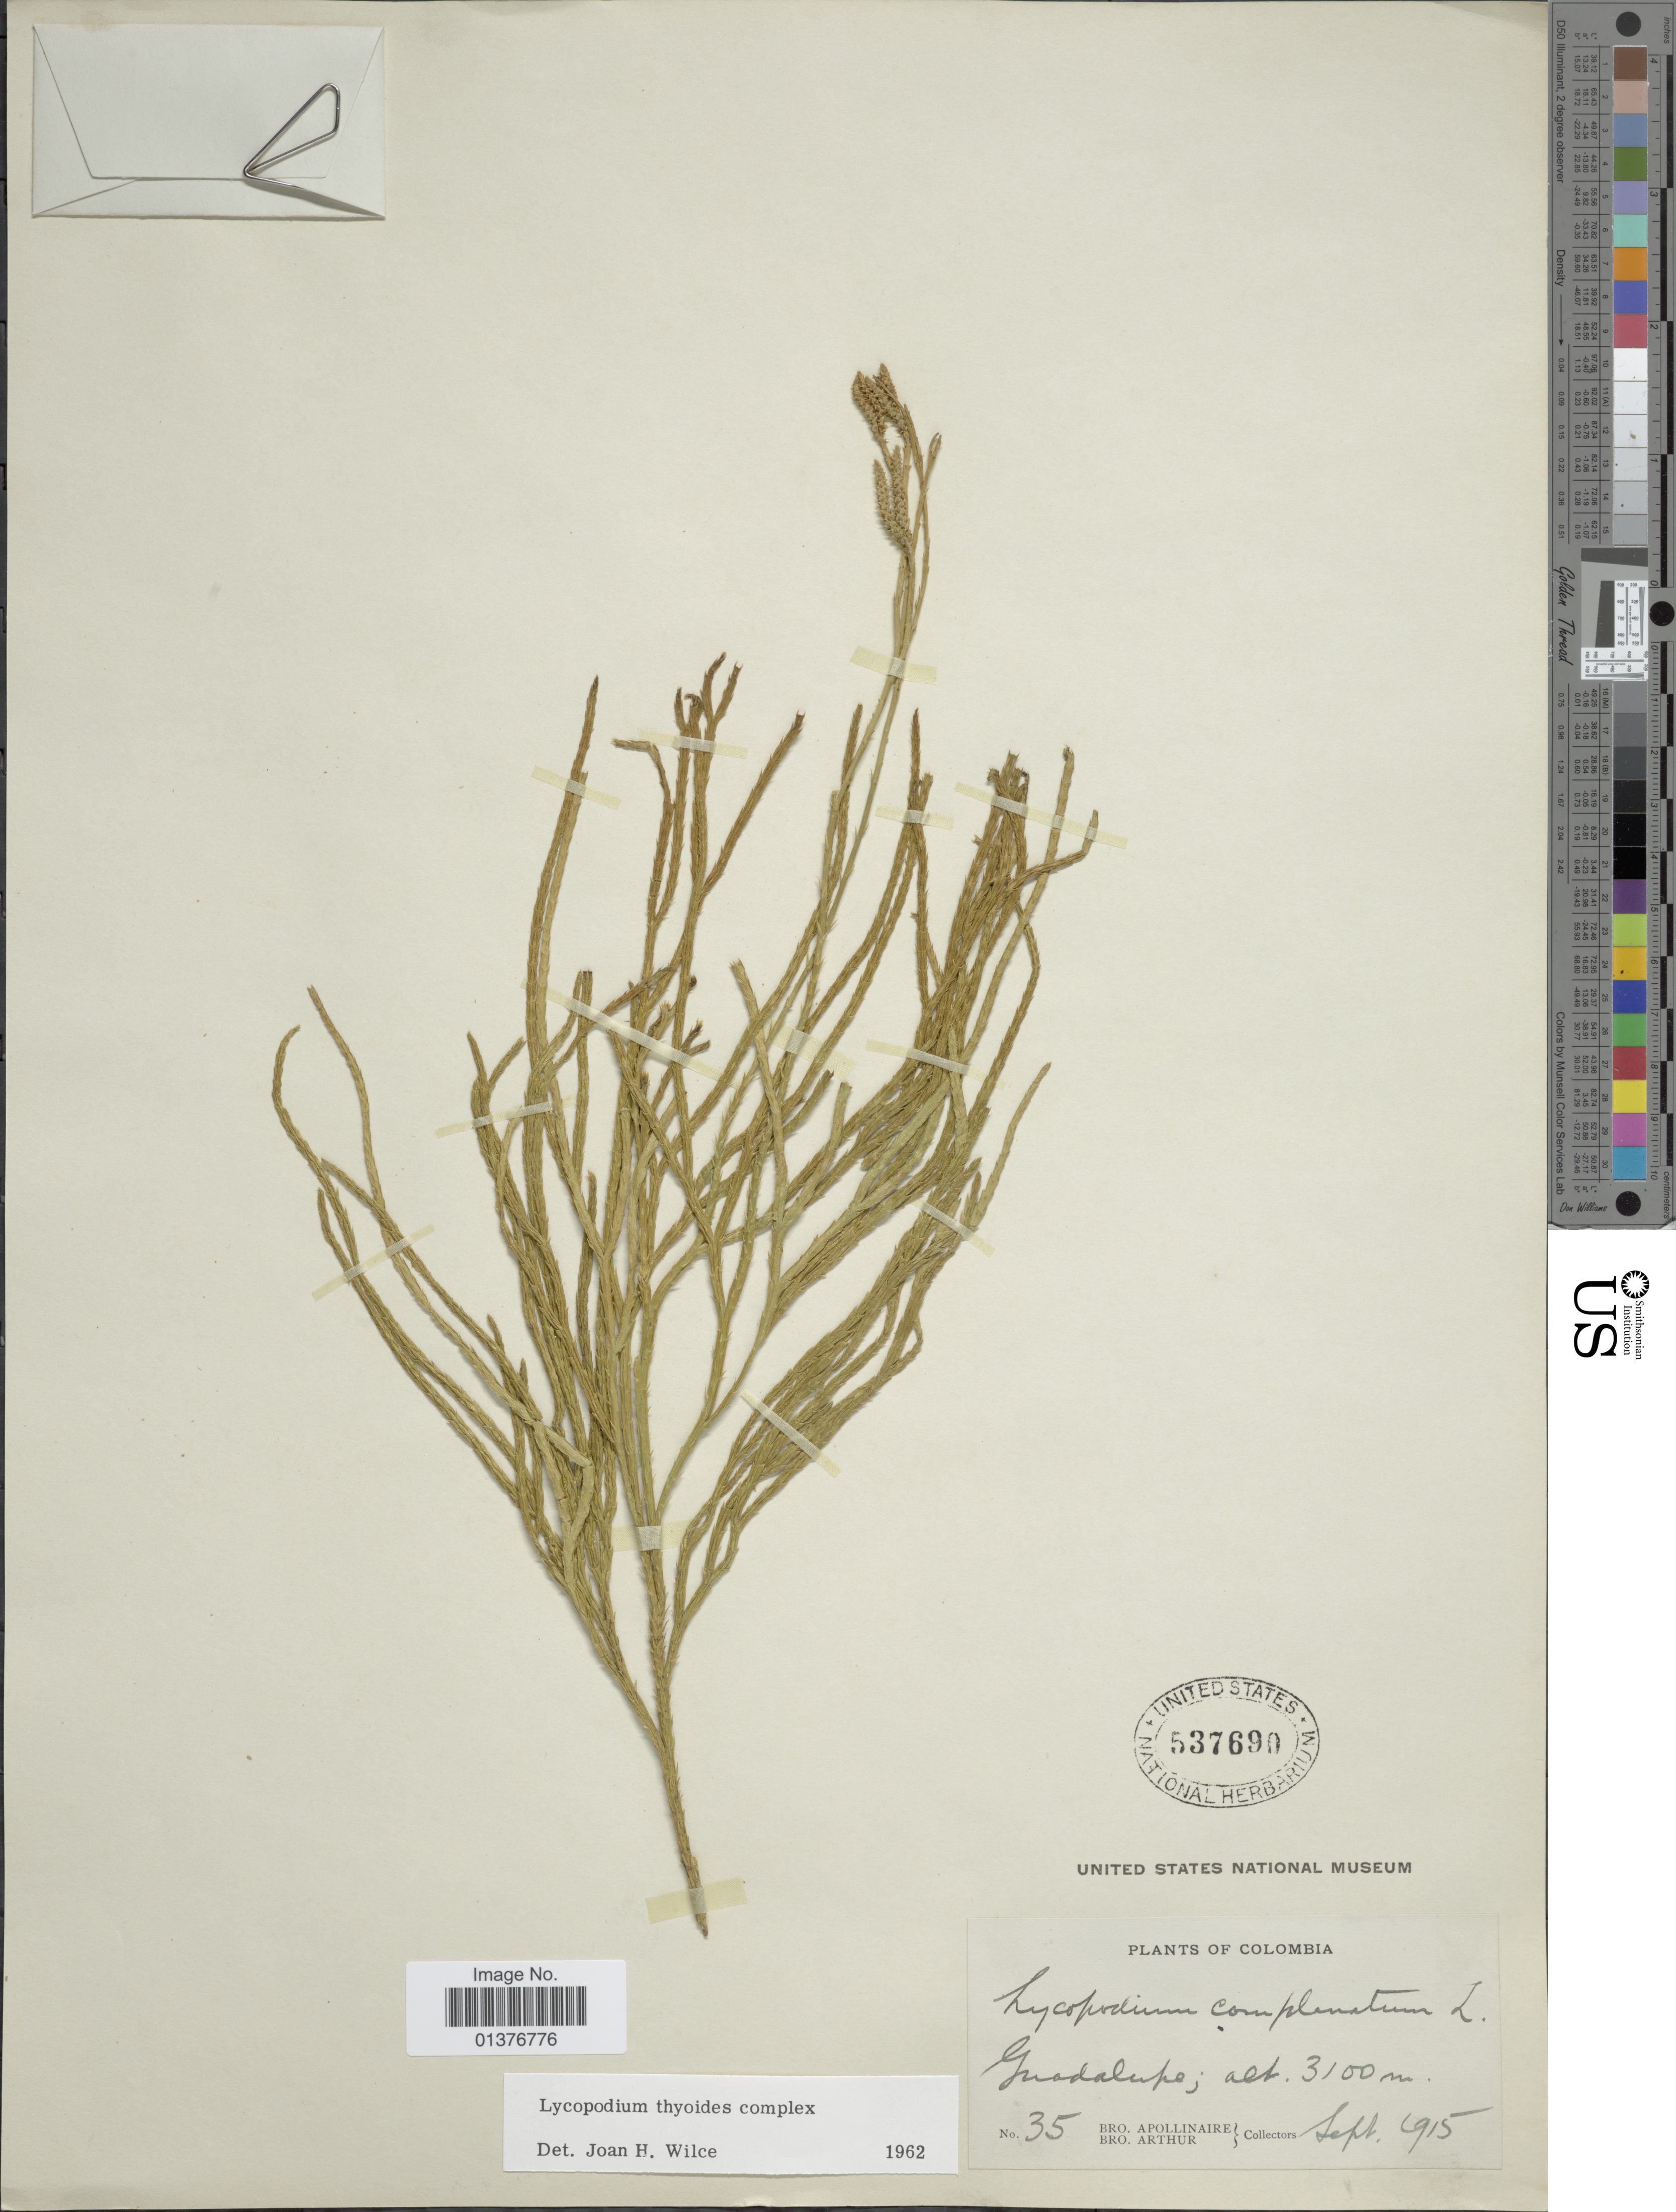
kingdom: Plantae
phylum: Tracheophyta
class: Lycopodiopsida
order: Lycopodiales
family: Lycopodiaceae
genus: Diphasiastrum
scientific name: Diphasiastrum thyoides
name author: (Humb. & Bonpl. ex Willd.) Holub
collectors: Bro. Apollinaire & Bro. Arthur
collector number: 35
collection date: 1915-09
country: Colombia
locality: Guadalupe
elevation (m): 3100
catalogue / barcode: US 537690